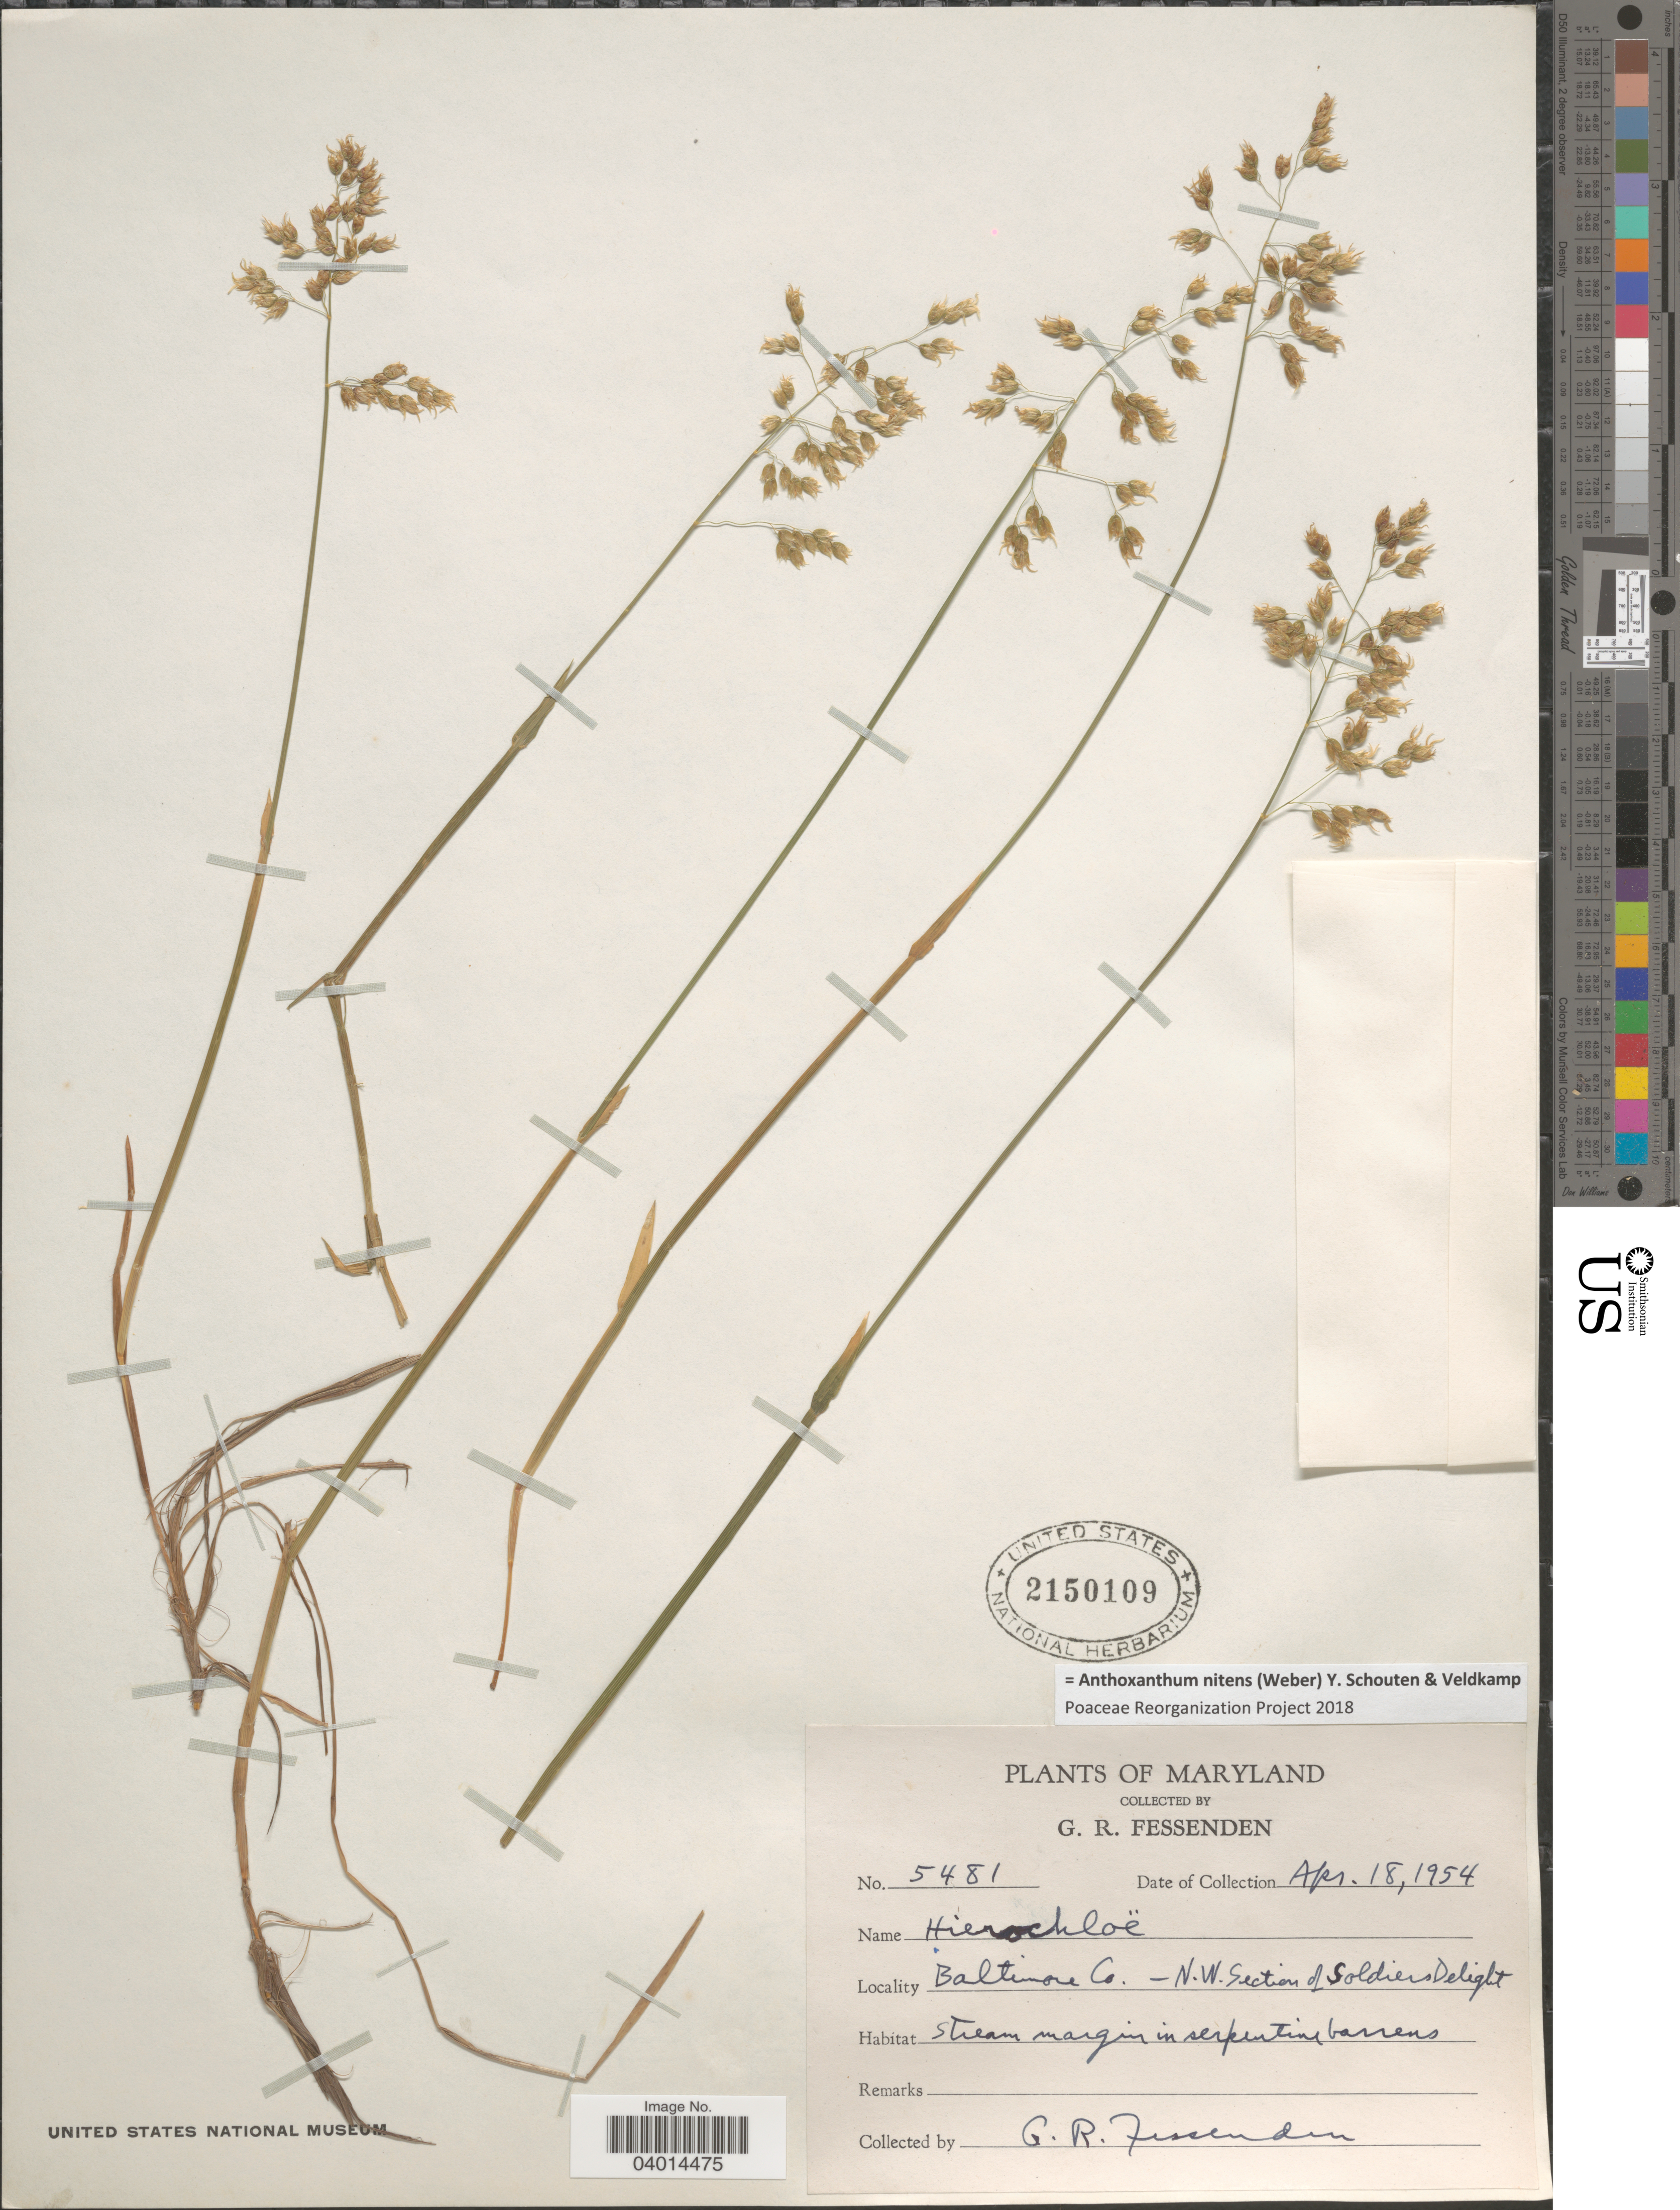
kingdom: Plantae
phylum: Tracheophyta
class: Liliopsida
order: Poales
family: Poaceae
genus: Anthoxanthum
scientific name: Anthoxanthum nitens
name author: (G.H. Weber) R.T.A. Schouten & Veldkamp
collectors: G. Fessenden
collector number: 5481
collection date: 1954-04-18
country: United States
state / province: Maryland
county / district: Baltimore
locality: Baltimore Co. - N.W. Section of Soldiers Delight.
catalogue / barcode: US 2150109